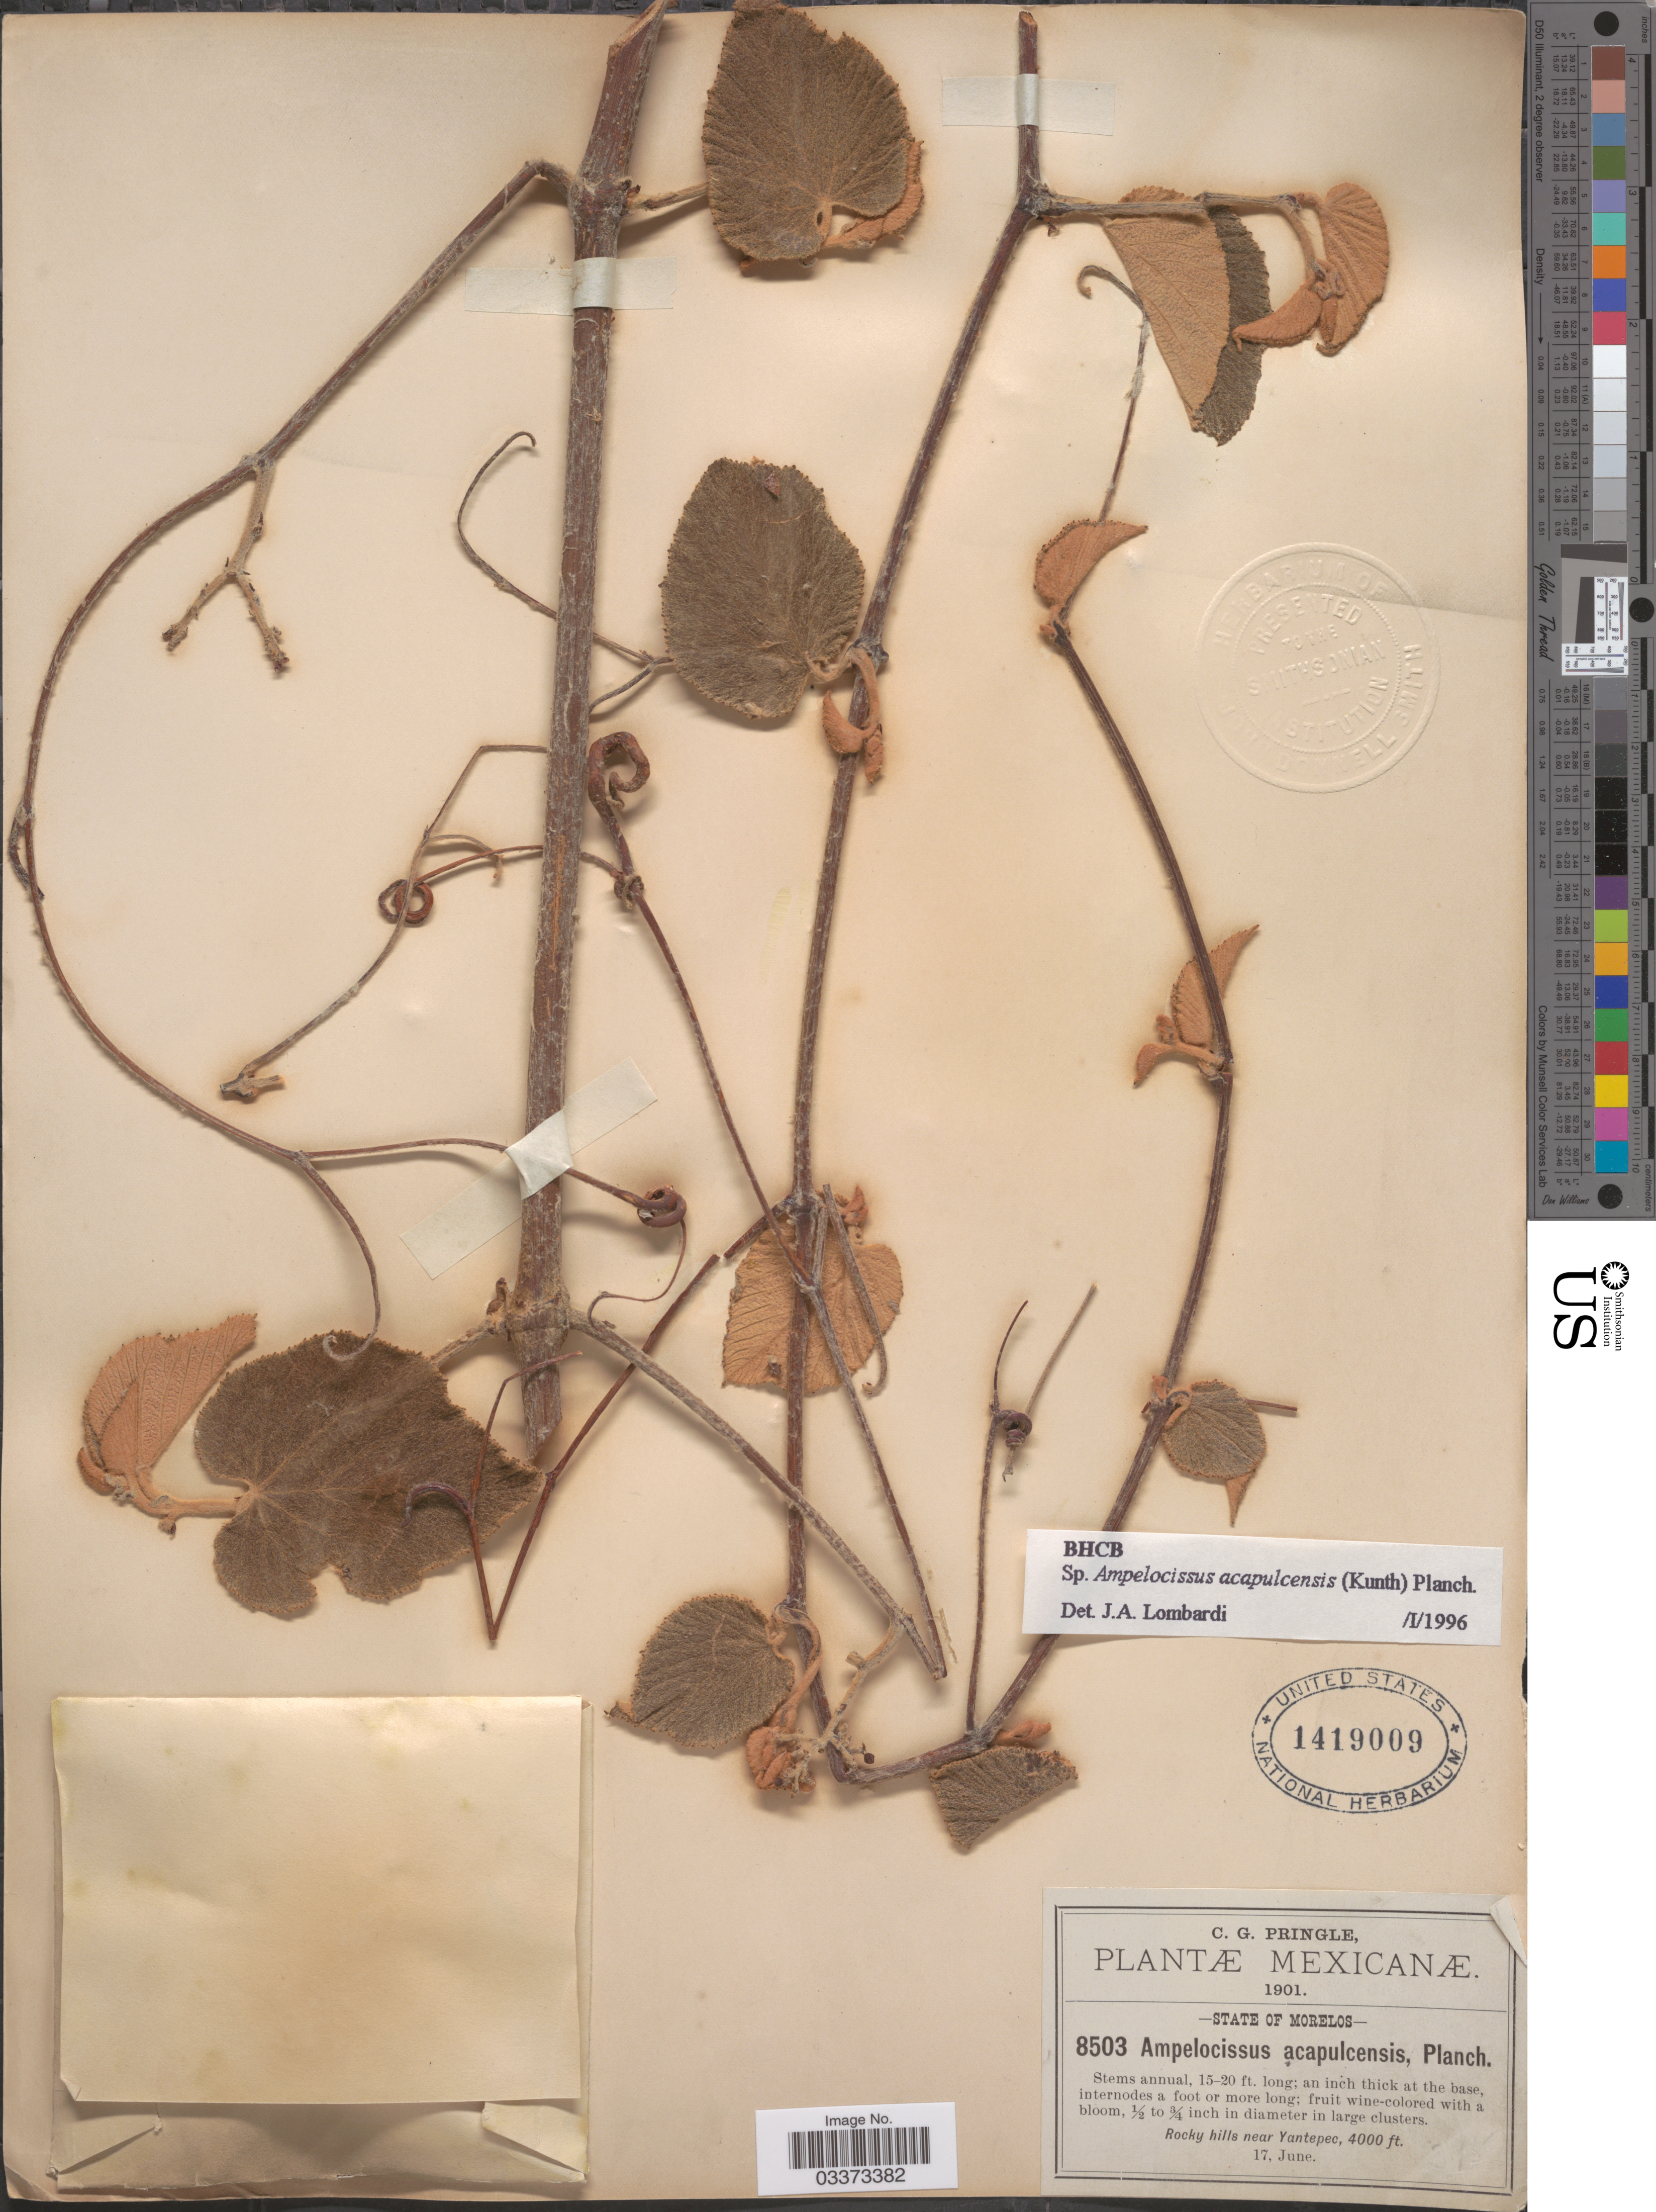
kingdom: Plantae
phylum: Tracheophyta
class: Magnoliopsida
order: Vitales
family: Vitaceae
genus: Ampelocissus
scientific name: Ampelocissus acapulcensis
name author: (Kunth) Planch.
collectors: C. G. Pringle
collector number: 8503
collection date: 1901-06-17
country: Mexico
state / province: Morelos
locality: Rocky hills near Yantepec.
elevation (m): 1219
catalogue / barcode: US 1419009